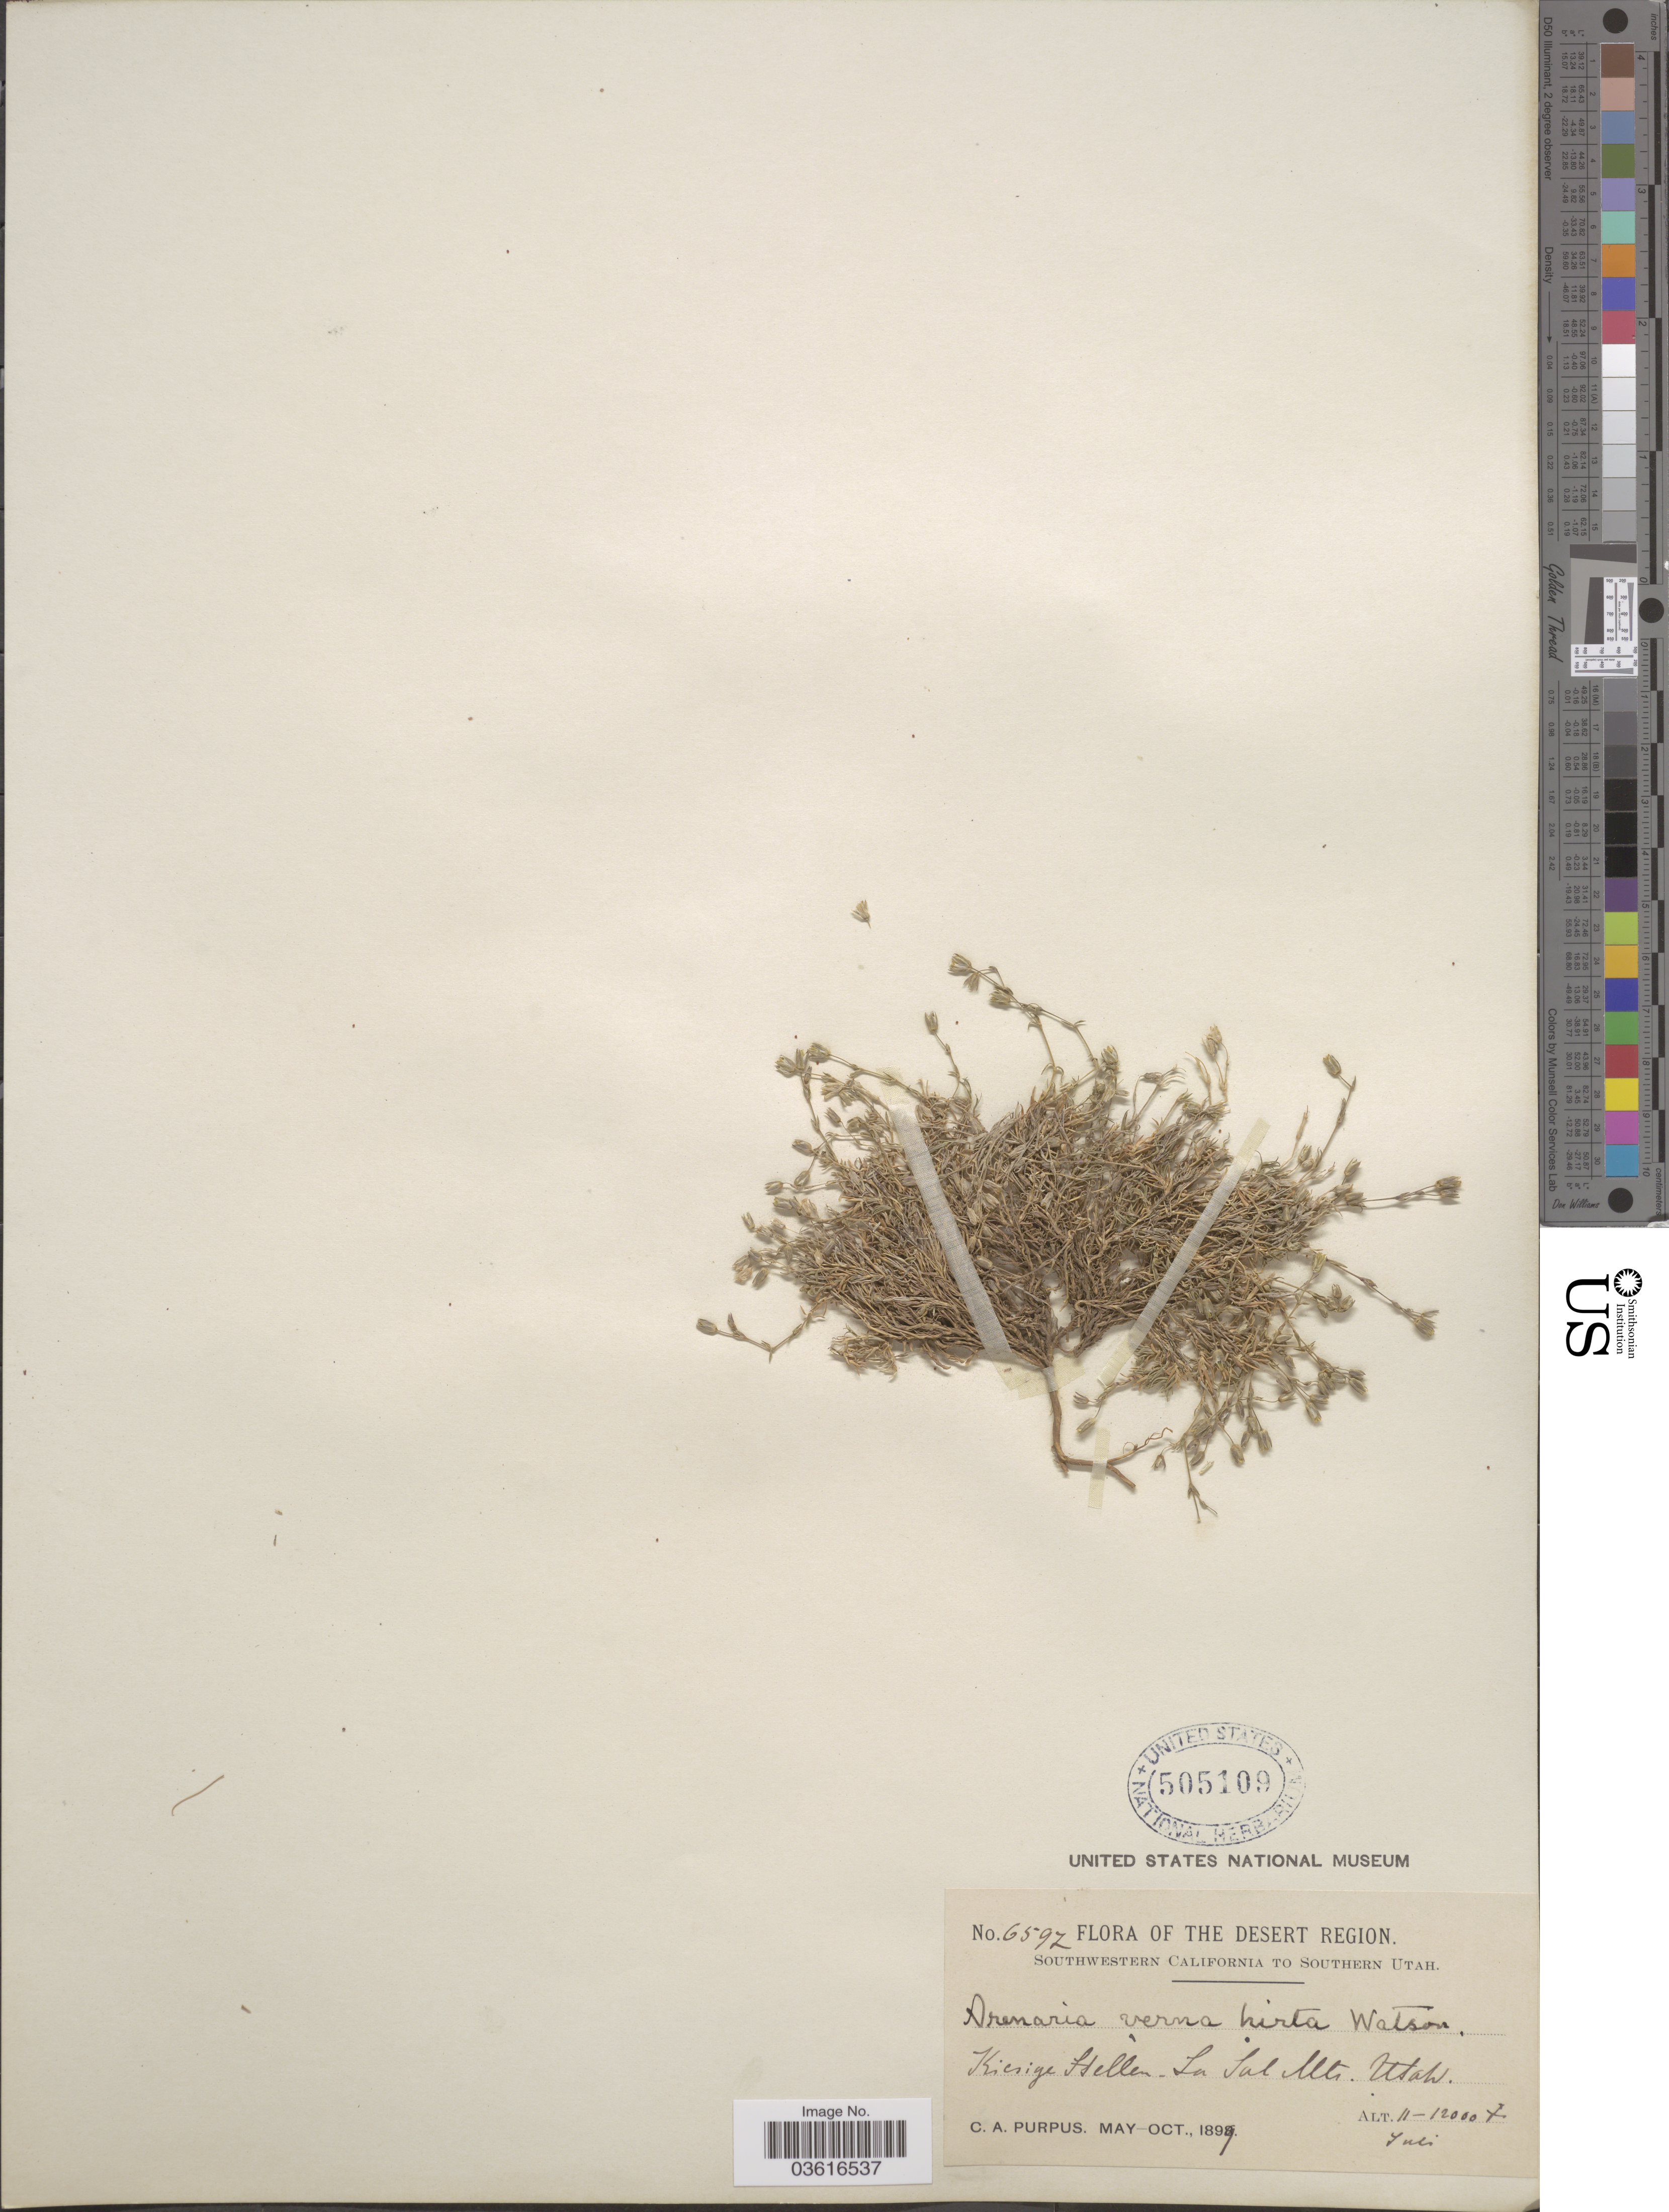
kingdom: Plantae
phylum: Tracheophyta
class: Magnoliopsida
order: Caryophyllales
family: Caryophyllaceae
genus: Minuartia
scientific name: Minuartia propinqua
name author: (Richardson) House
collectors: C. A. Purpus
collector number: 6597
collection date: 1899-06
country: United States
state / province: Utah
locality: The Desert Region. Southern Utah. Kiesige stellen (German translation: Gritty places). La Sal Mts.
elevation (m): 3353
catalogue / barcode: US 505109